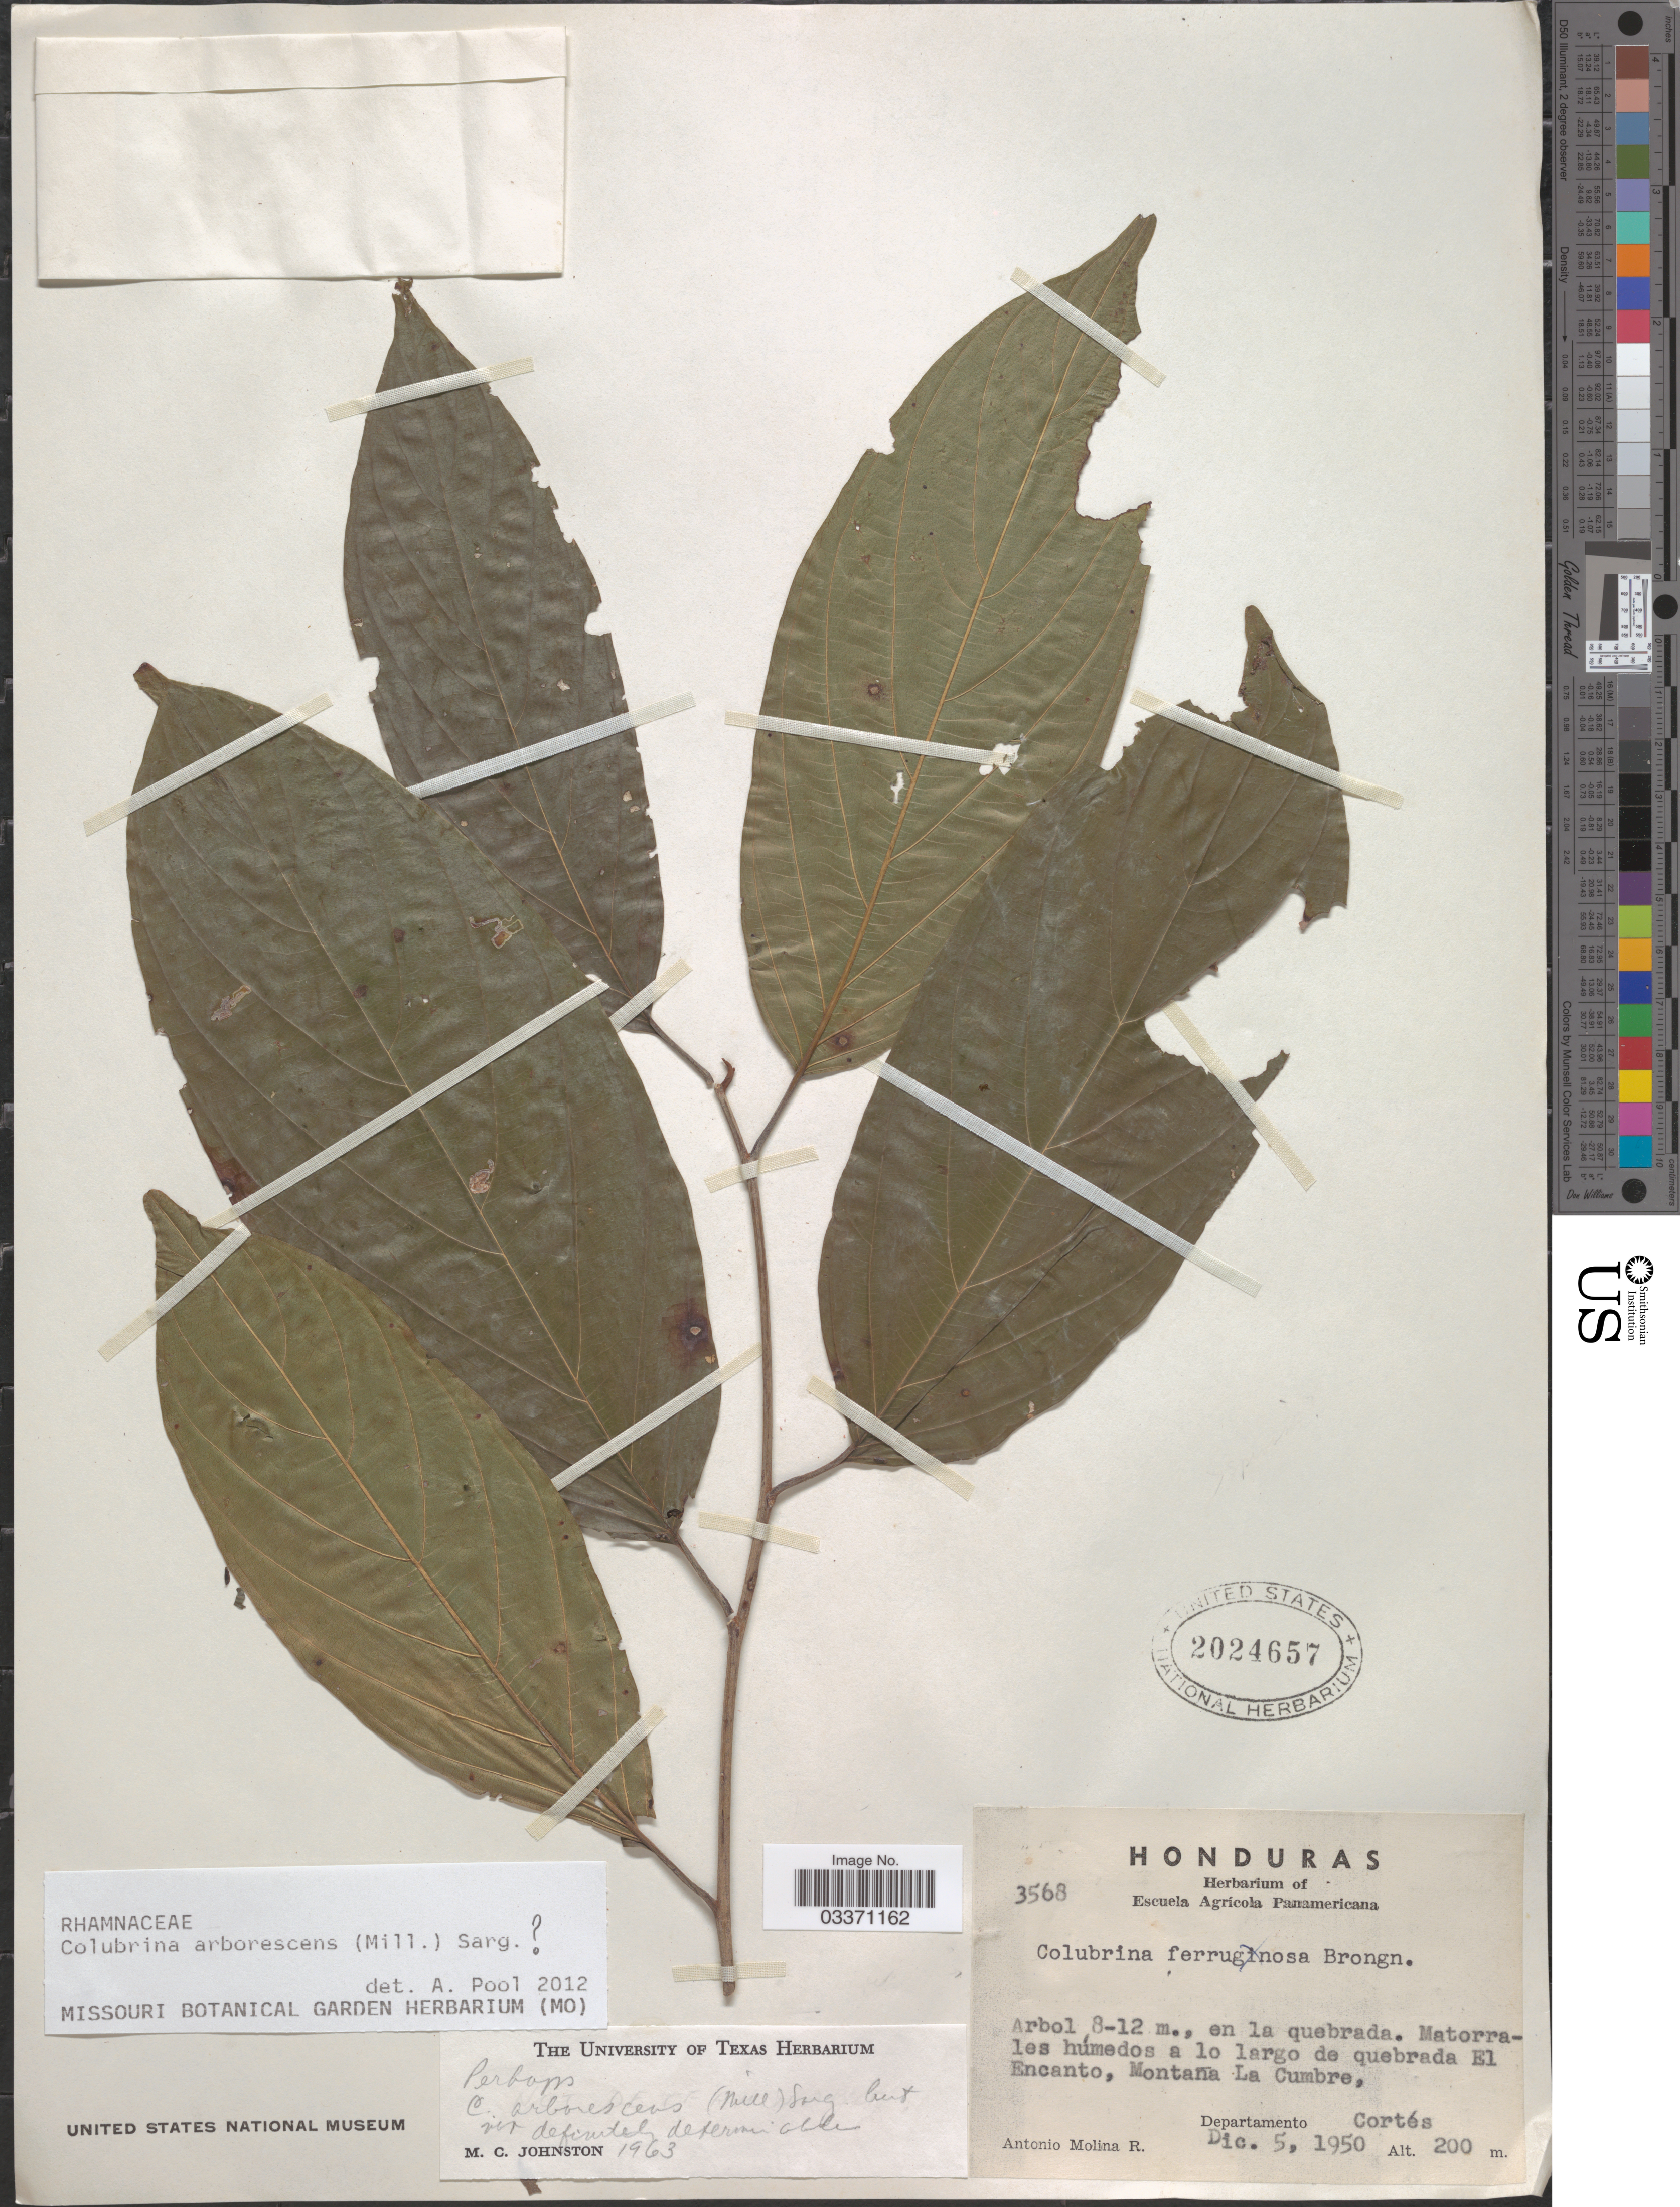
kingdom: Plantae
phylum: Tracheophyta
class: Magnoliopsida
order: Rosales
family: Rhamnaceae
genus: Colubrina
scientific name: Colubrina arborescens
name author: (Mill.) Sarg.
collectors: A. Molina R.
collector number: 3568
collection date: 1950-12-05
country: Honduras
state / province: Cortés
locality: Matorrales húmedos a lo largo de quebrada El Encanto, Montaña La Cumbre, Departamento Cortés.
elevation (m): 200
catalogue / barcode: US 2024657